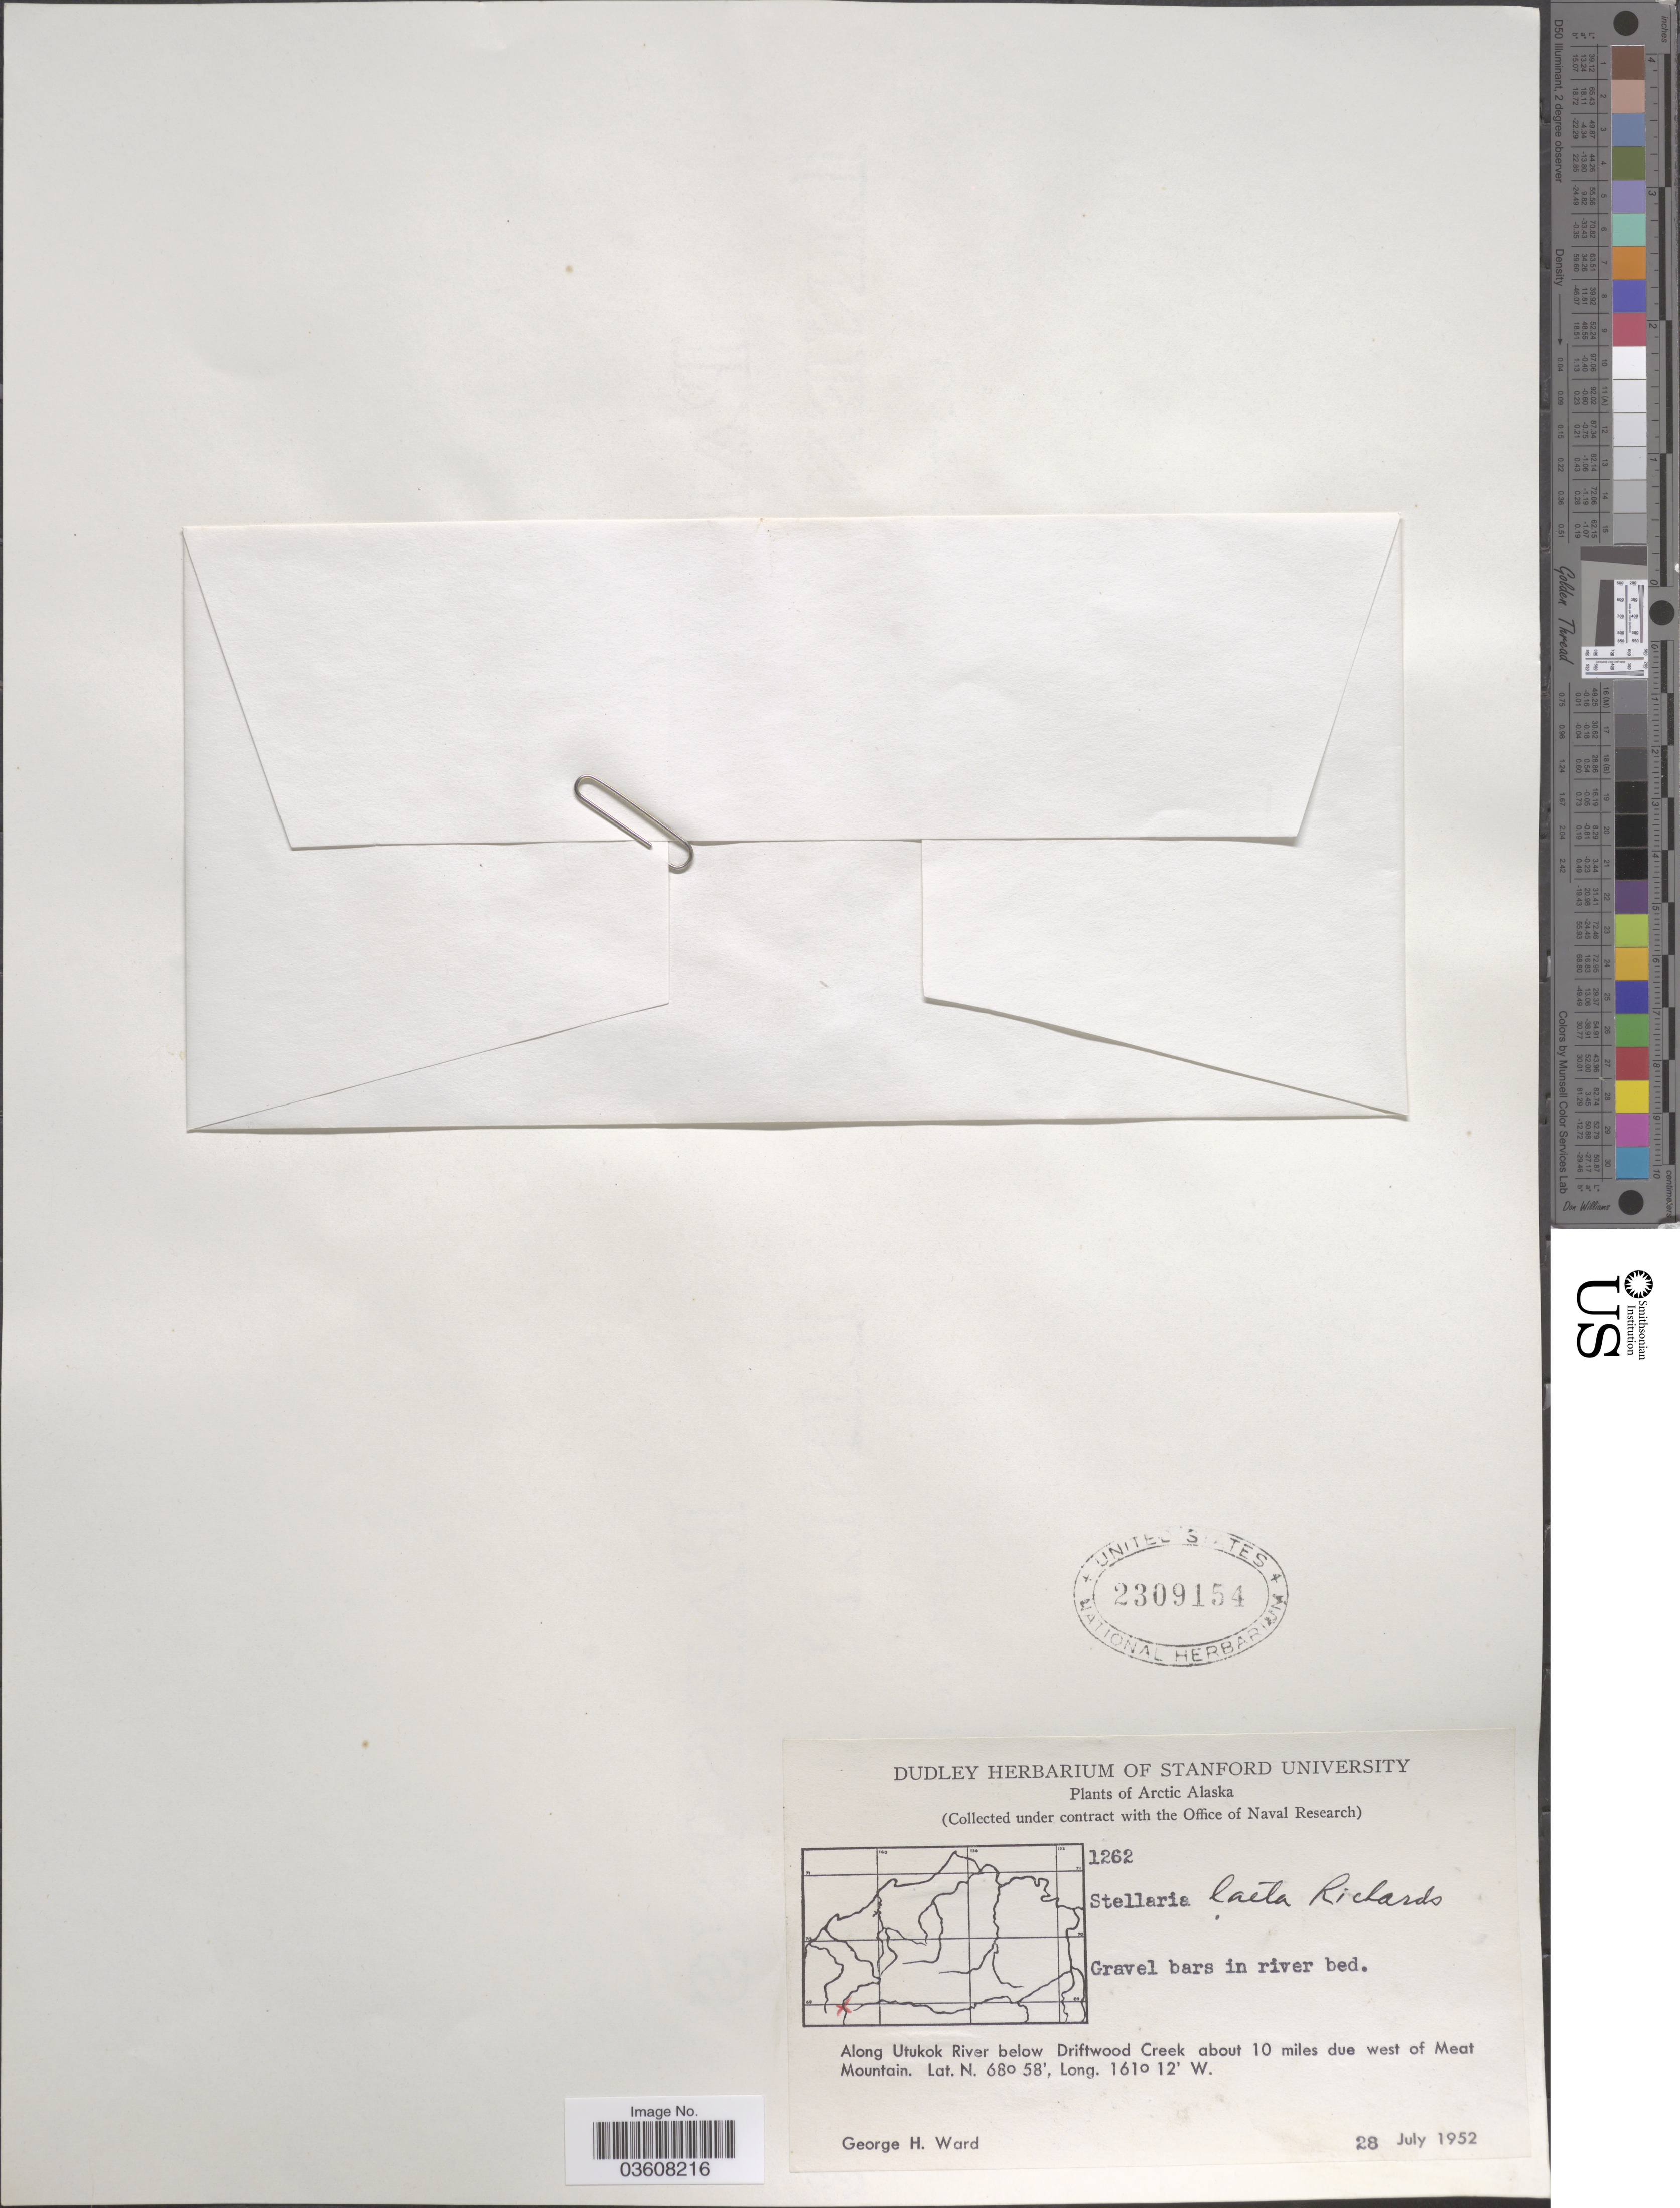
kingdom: Plantae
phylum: Tracheophyta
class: Magnoliopsida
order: Caryophyllales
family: Caryophyllaceae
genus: Stellaria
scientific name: Stellaria laeta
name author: Richards.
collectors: G. H. Ward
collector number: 1262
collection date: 1952-07-28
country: United States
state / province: Alaska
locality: Arctic Alaska. Gravel bars in river bed. Along Utukok River below Driftwood Creek about 10 miles due west of Meat Mountain.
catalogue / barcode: US 2309154